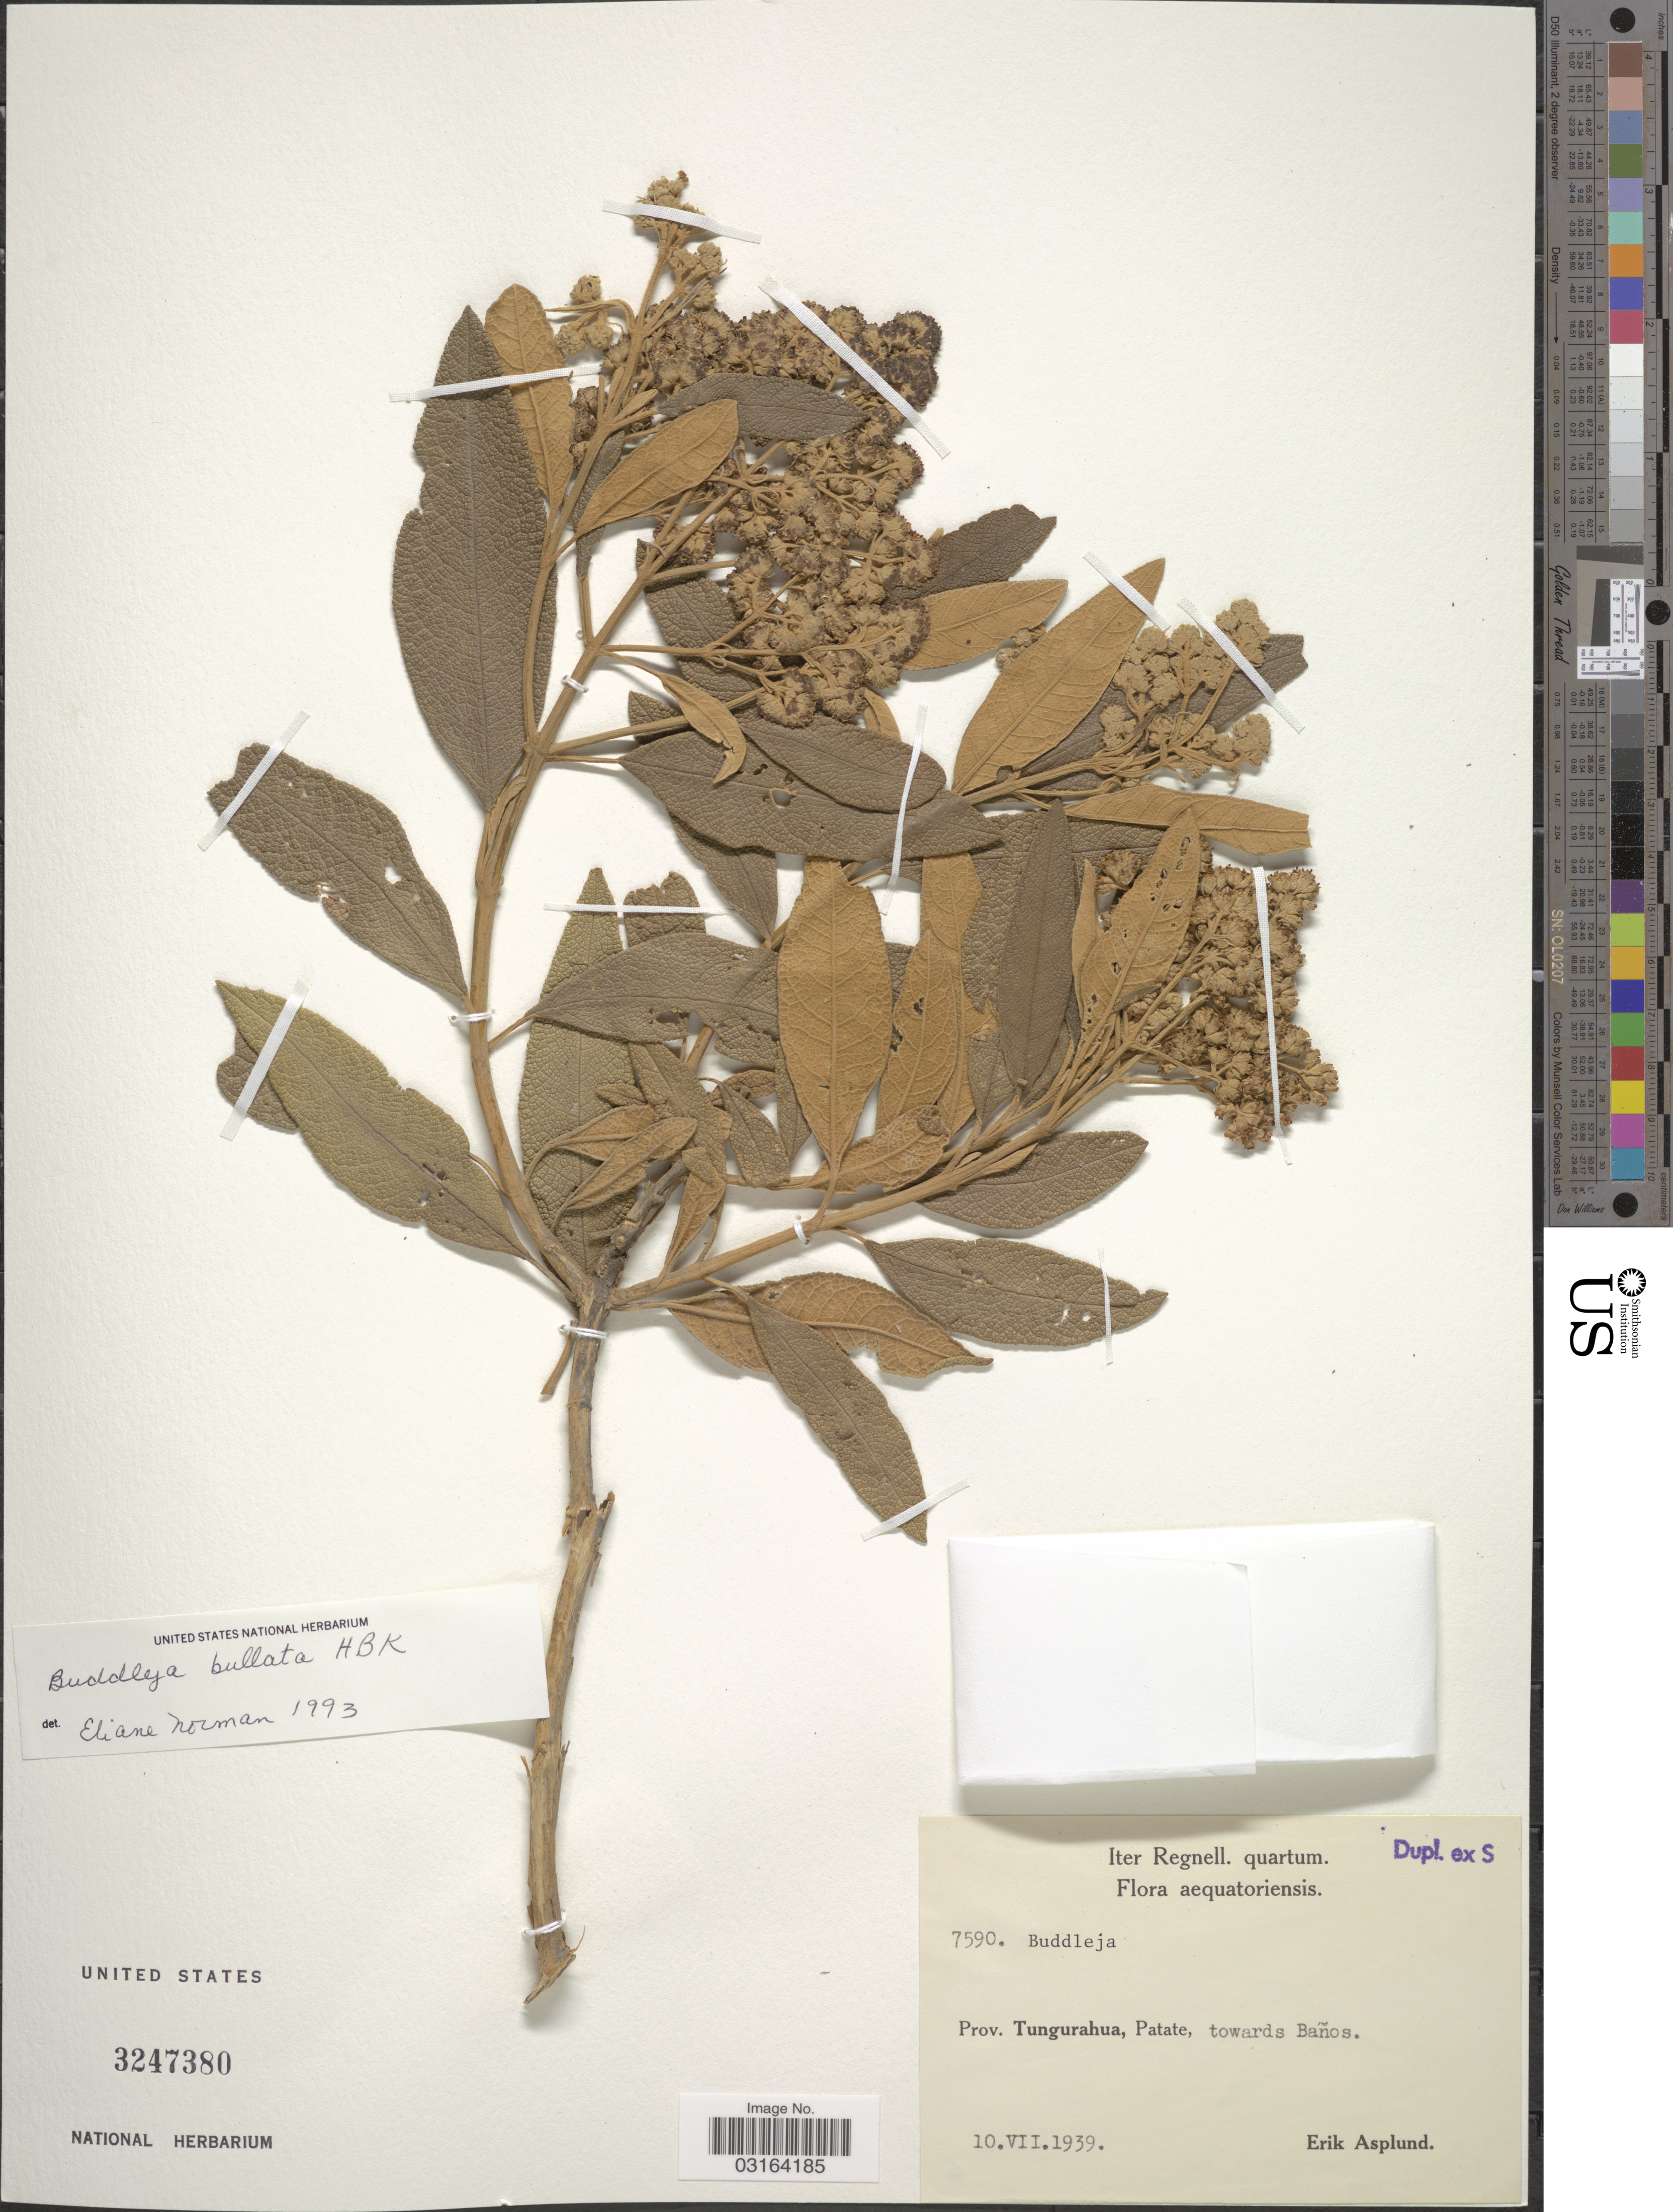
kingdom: Plantae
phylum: Tracheophyta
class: Magnoliopsida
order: Lamiales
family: Scrophulariaceae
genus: Buddleja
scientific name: Buddleja bullata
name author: Kunth in Humb. & et al.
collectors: E. Asplund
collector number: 7590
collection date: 1939-07-10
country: Ecuador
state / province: Tungurahua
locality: Prov. Tungurahua, Patate, towards Baños.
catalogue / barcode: US 3247380